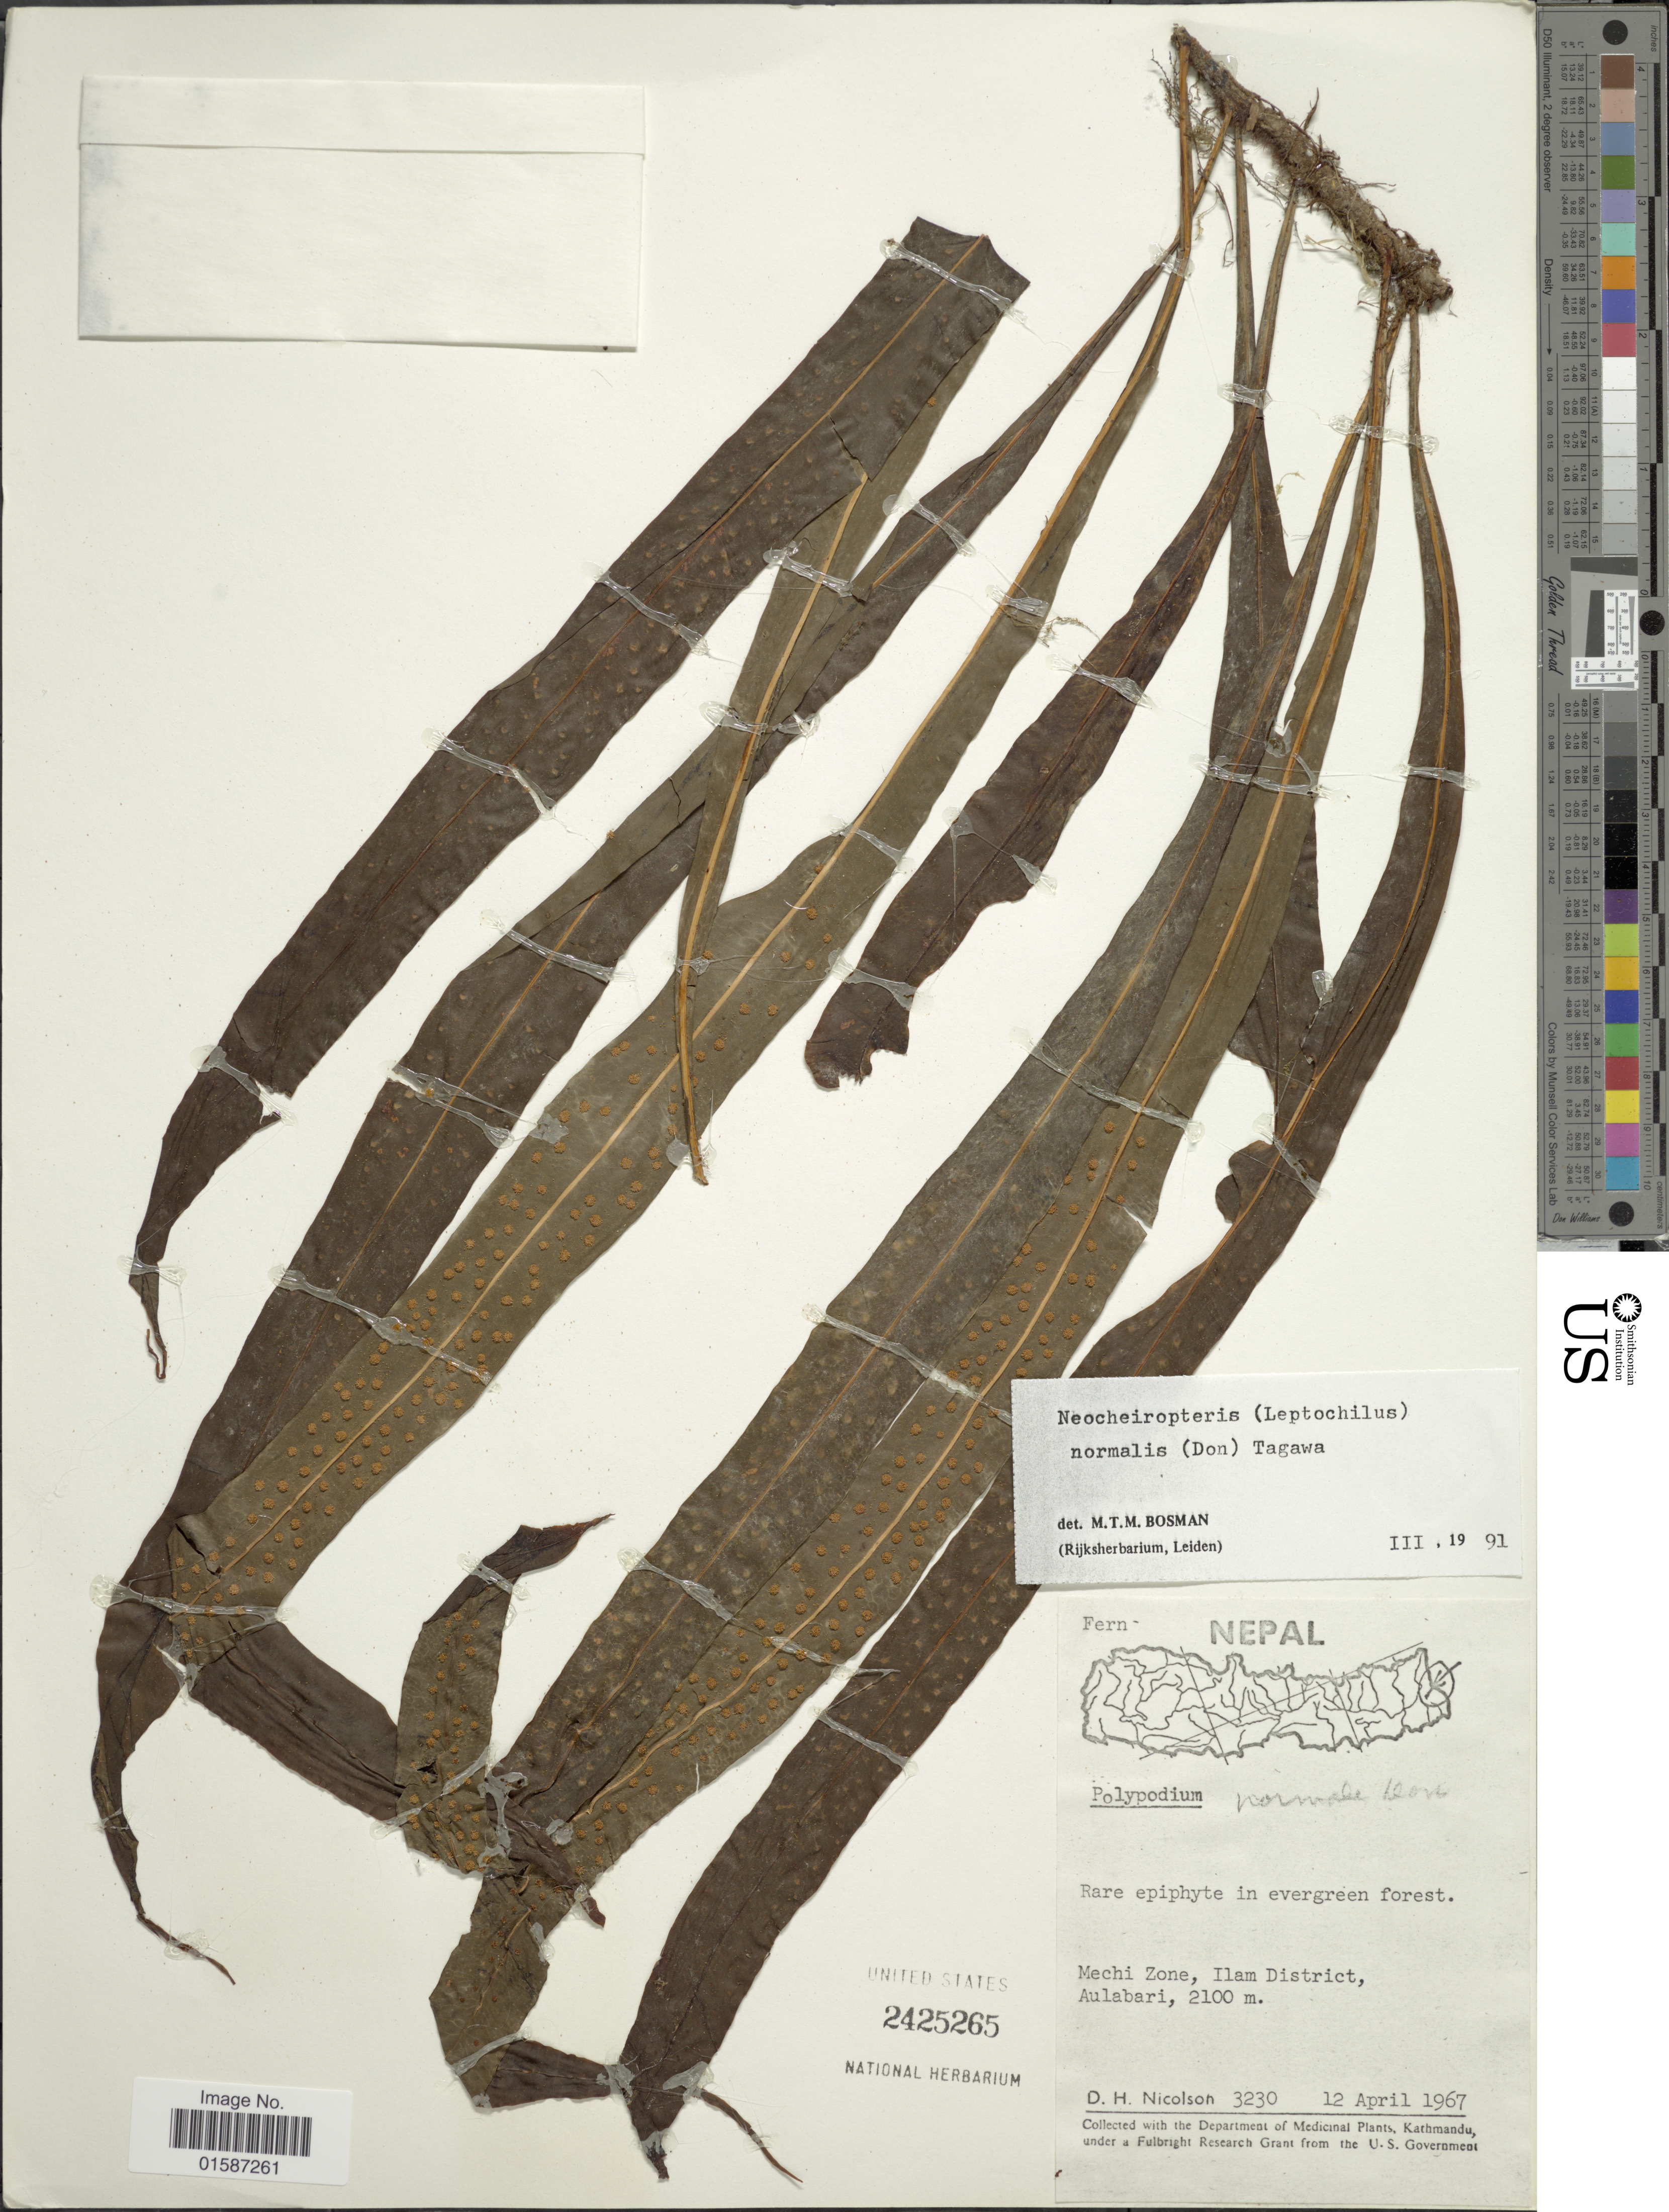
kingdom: Plantae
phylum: Tracheophyta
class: Polypodiopsida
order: Polypodiales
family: Polypodiaceae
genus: Tricholepidium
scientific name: Tricholepidium normale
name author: (D. Don) Ching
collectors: D. H. Nicolson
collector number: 3230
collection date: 1967-04-12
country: Nepal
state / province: Mechi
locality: Mechi Zone, Ilam District, Aulabari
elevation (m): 2100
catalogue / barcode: US 2425265